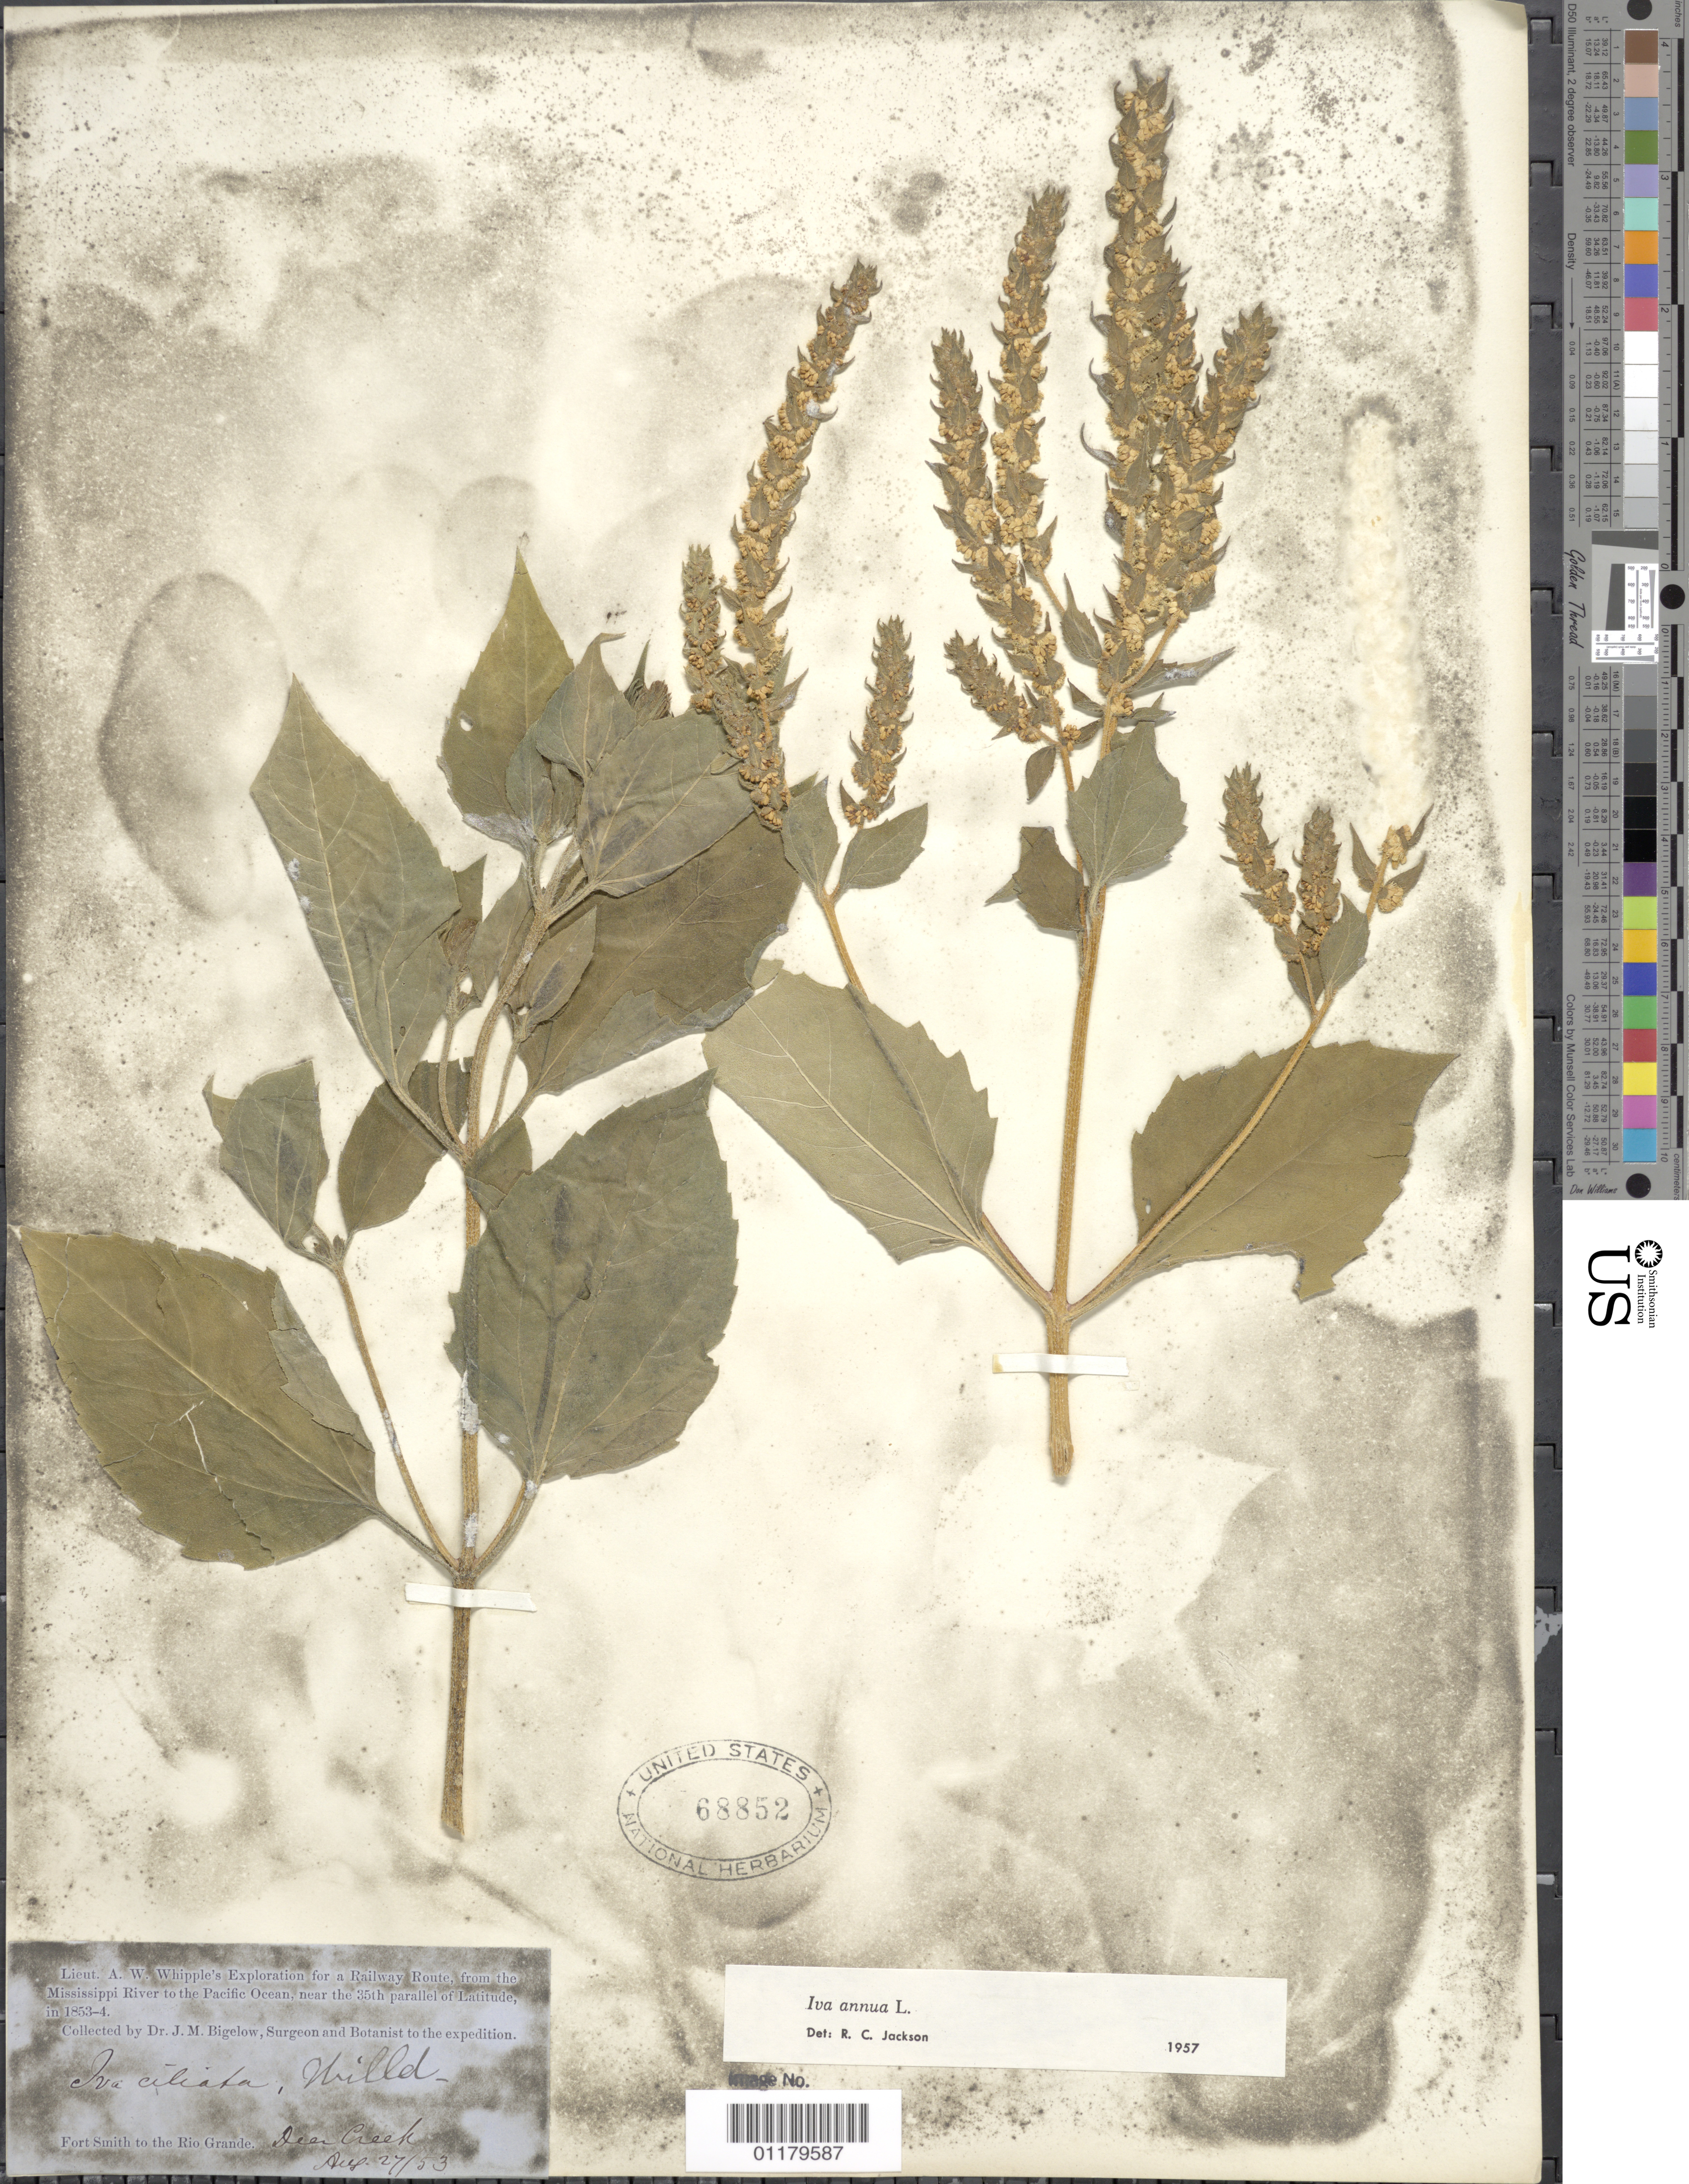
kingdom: Plantae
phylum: Tracheophyta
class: Magnoliopsida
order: Asterales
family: Asteraceae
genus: Iva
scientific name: Iva annua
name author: L.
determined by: Jackson, R. C.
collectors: J. M. Bigelow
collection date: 1853-08-27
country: United States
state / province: Oklahoma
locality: Deer Creek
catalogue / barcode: US 68852